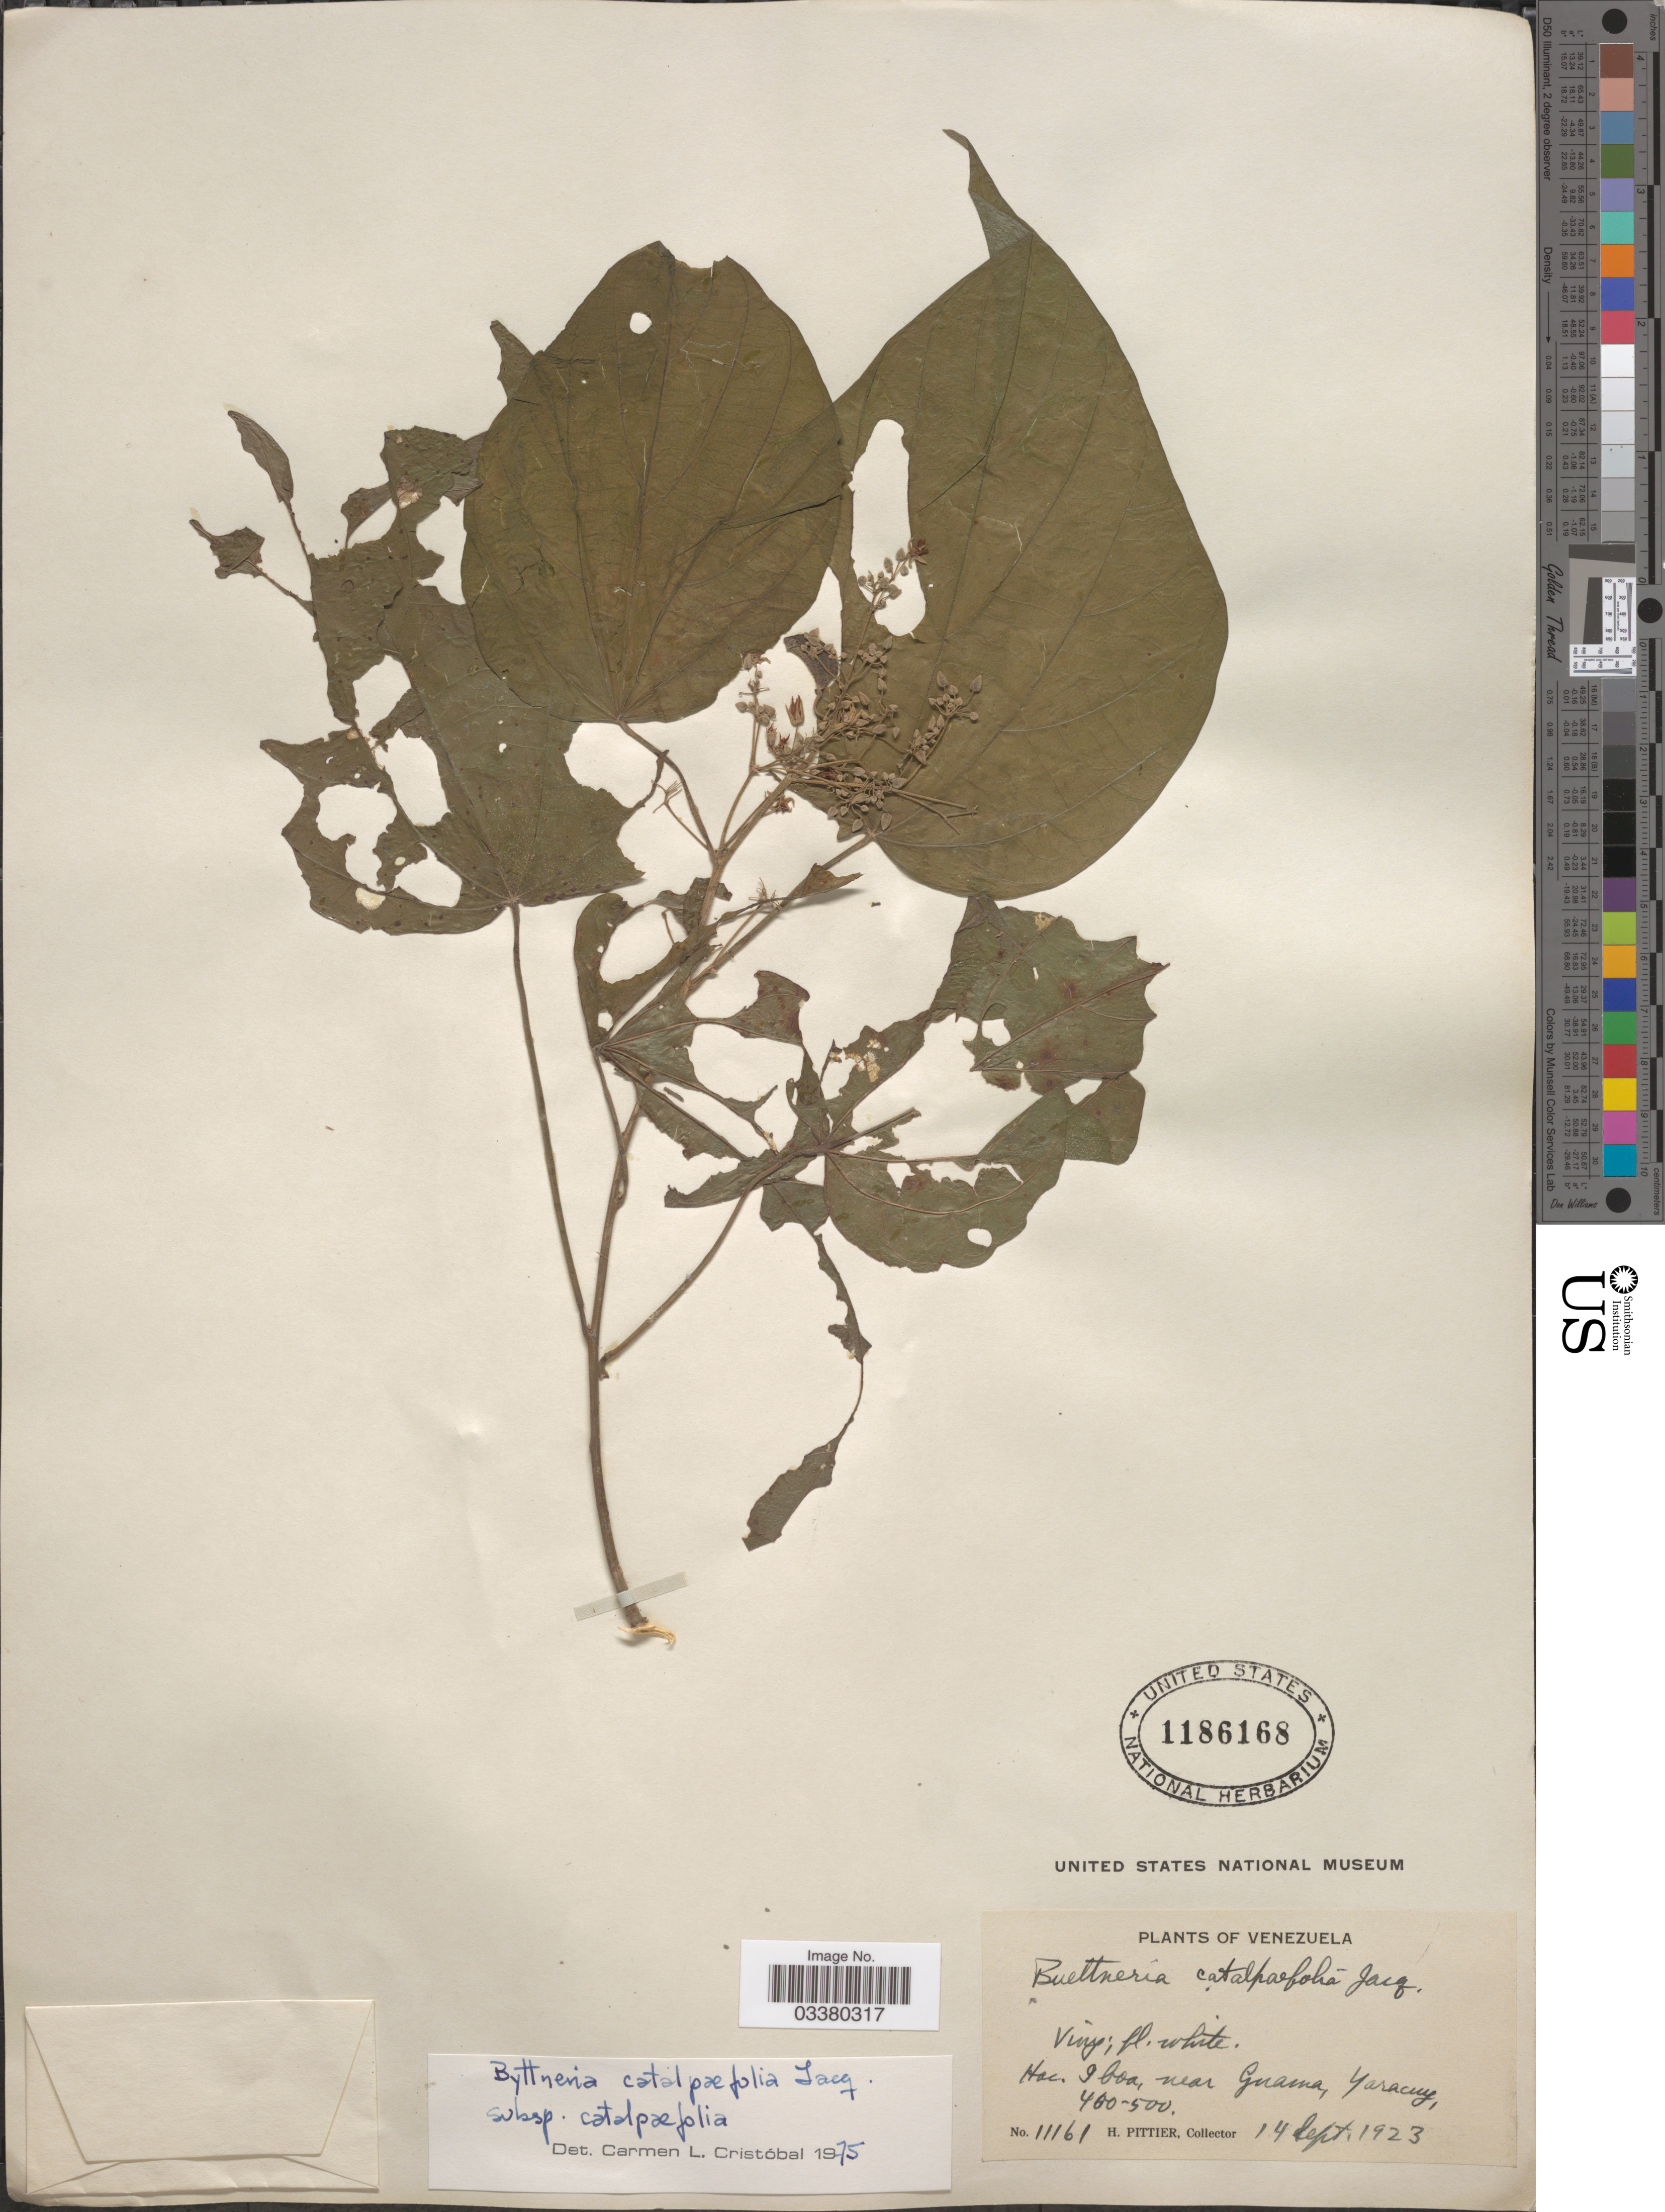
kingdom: Plantae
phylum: Tracheophyta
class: Magnoliopsida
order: Malvales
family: Malvaceae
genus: Byttneria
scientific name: Byttneria catalpifolia subsp. catalpifolia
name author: Jacq.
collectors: H. F. Pittier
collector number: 11161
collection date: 1923-09-14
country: Venezuela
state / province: Yaracuy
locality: Hac. Iboa, near Guama.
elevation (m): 400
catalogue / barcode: US 1186168